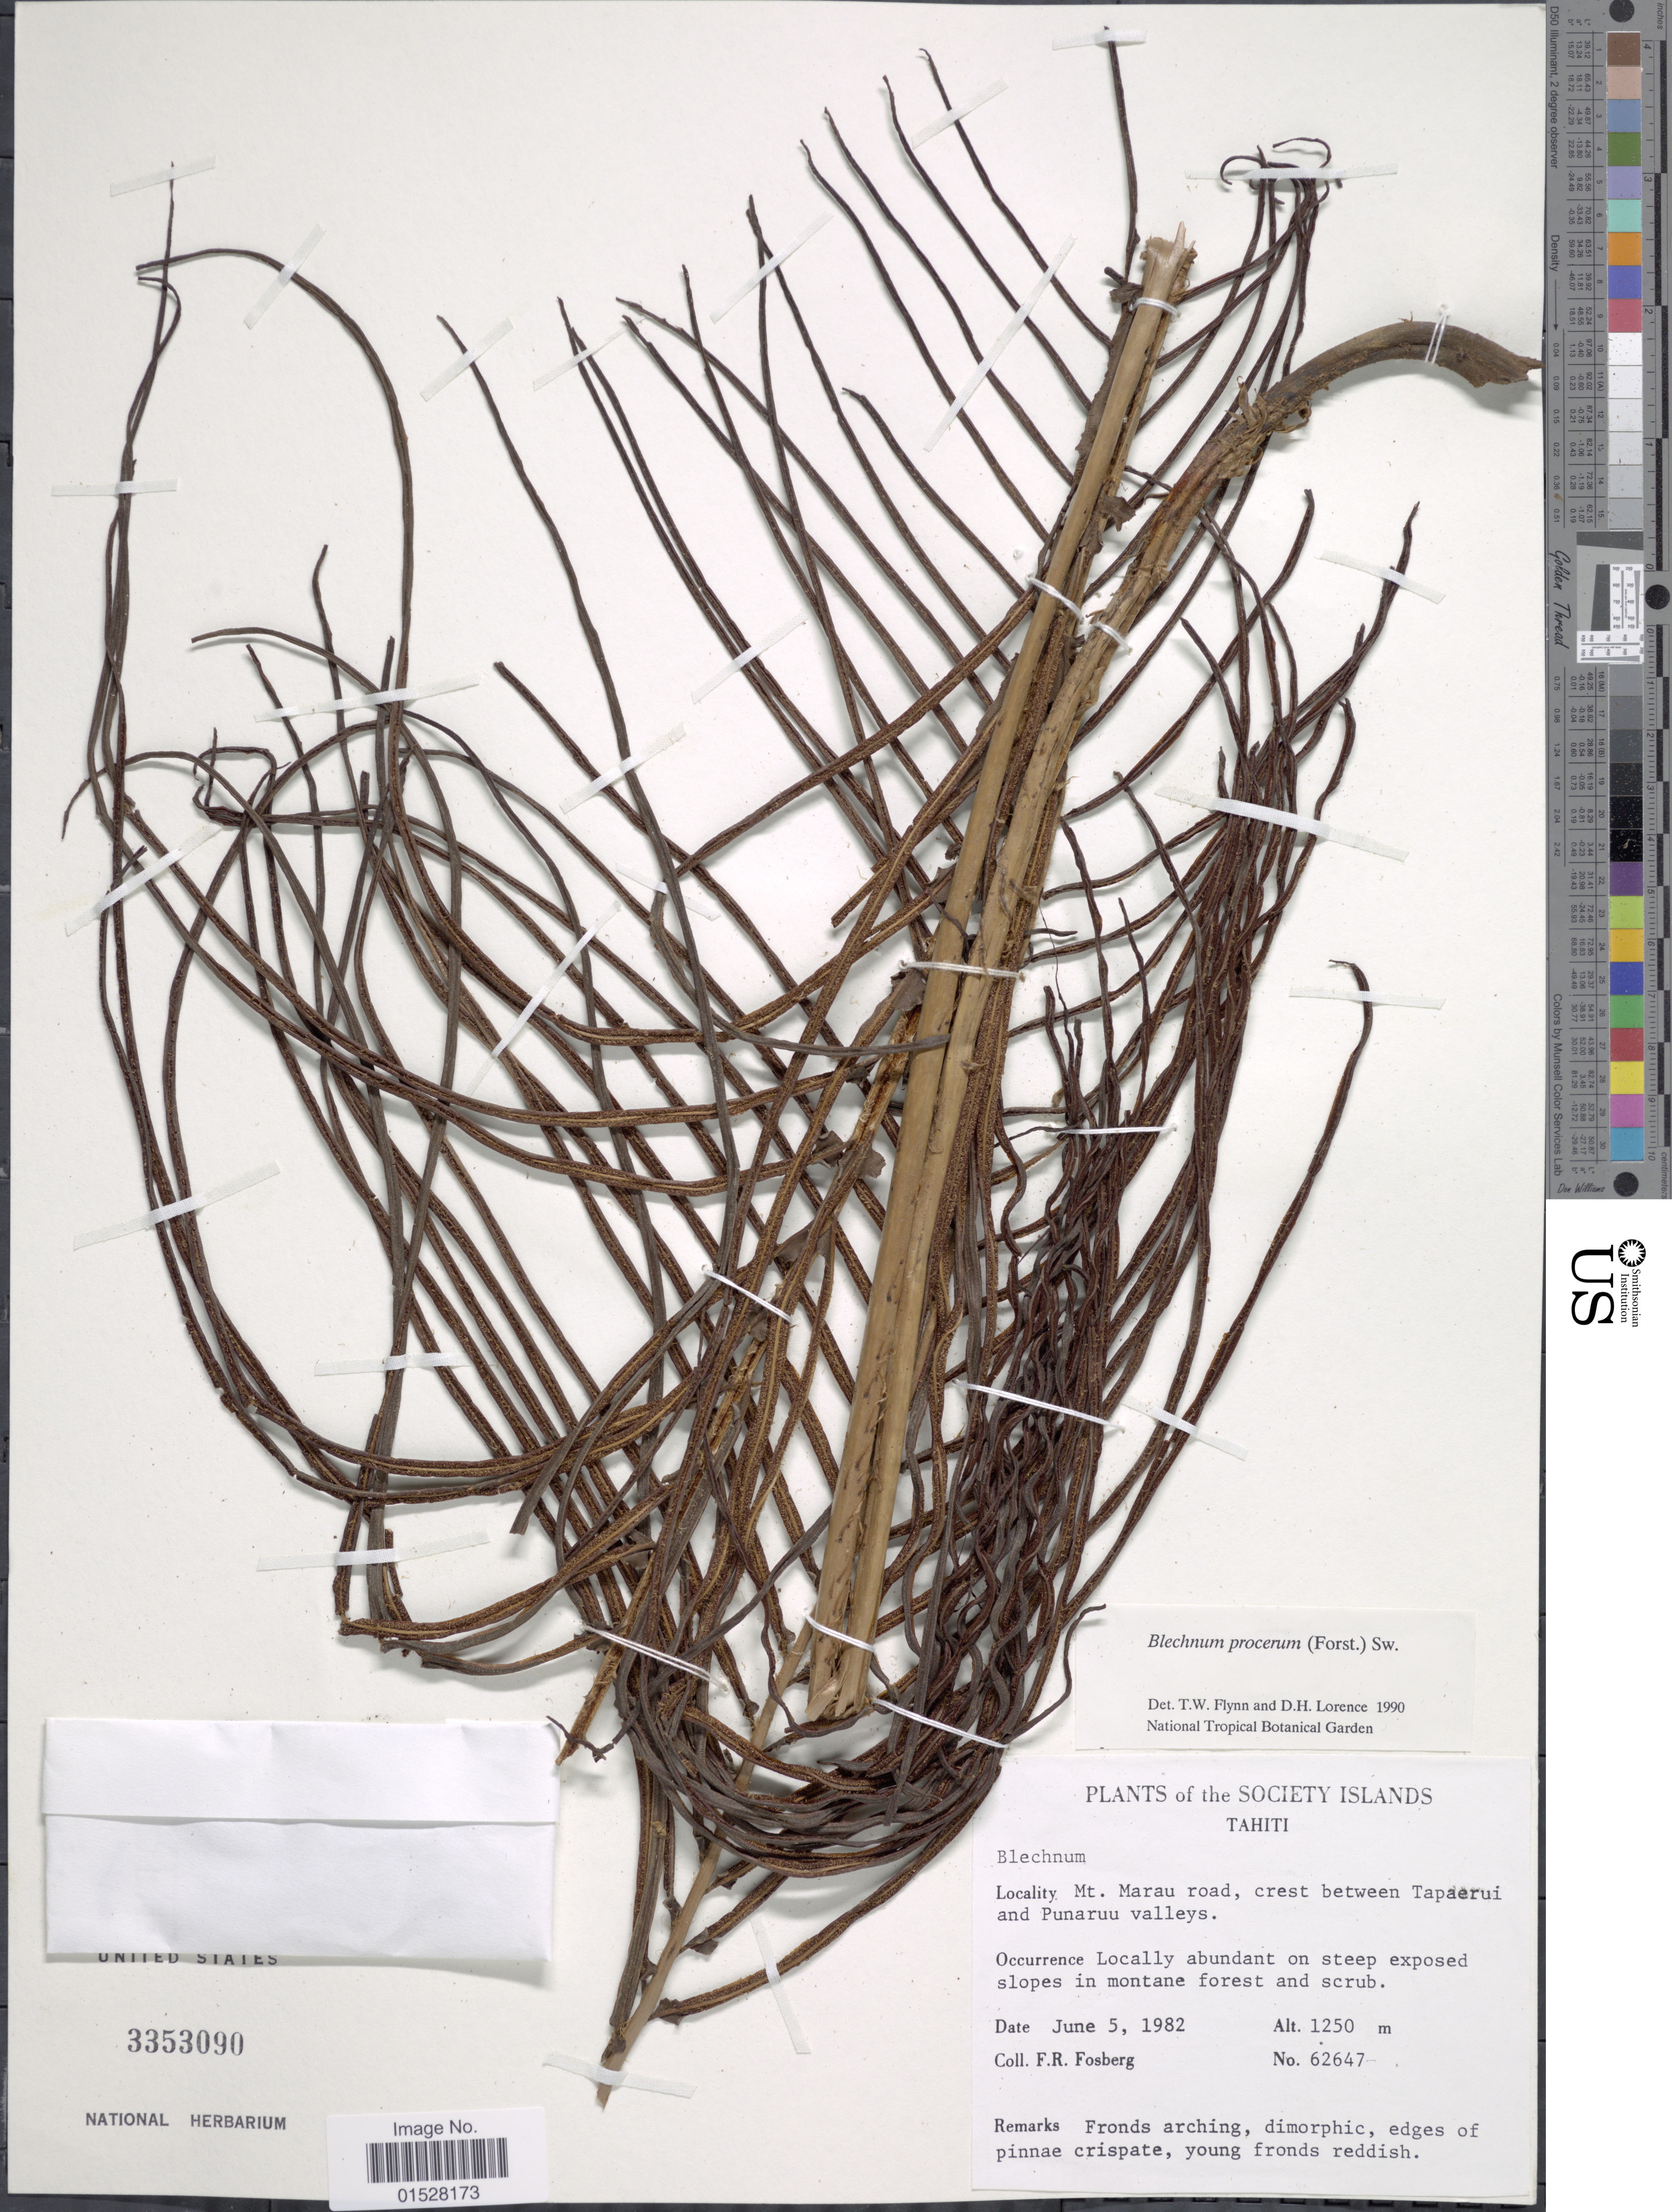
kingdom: Plantae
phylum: Tracheophyta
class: Polypodiopsida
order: Polypodiales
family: Blechnaceae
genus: Blechnum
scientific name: Blechnum procerum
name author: (F. Först.) Sw.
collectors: F. R. Fosberg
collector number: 62647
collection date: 1982-06-05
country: French Polynesia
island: Tahiti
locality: Society Islands, Tahiti, Mt. Marau road, crest between Tapaerui and Punaruu valleys.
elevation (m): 1250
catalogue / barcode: US 3353090